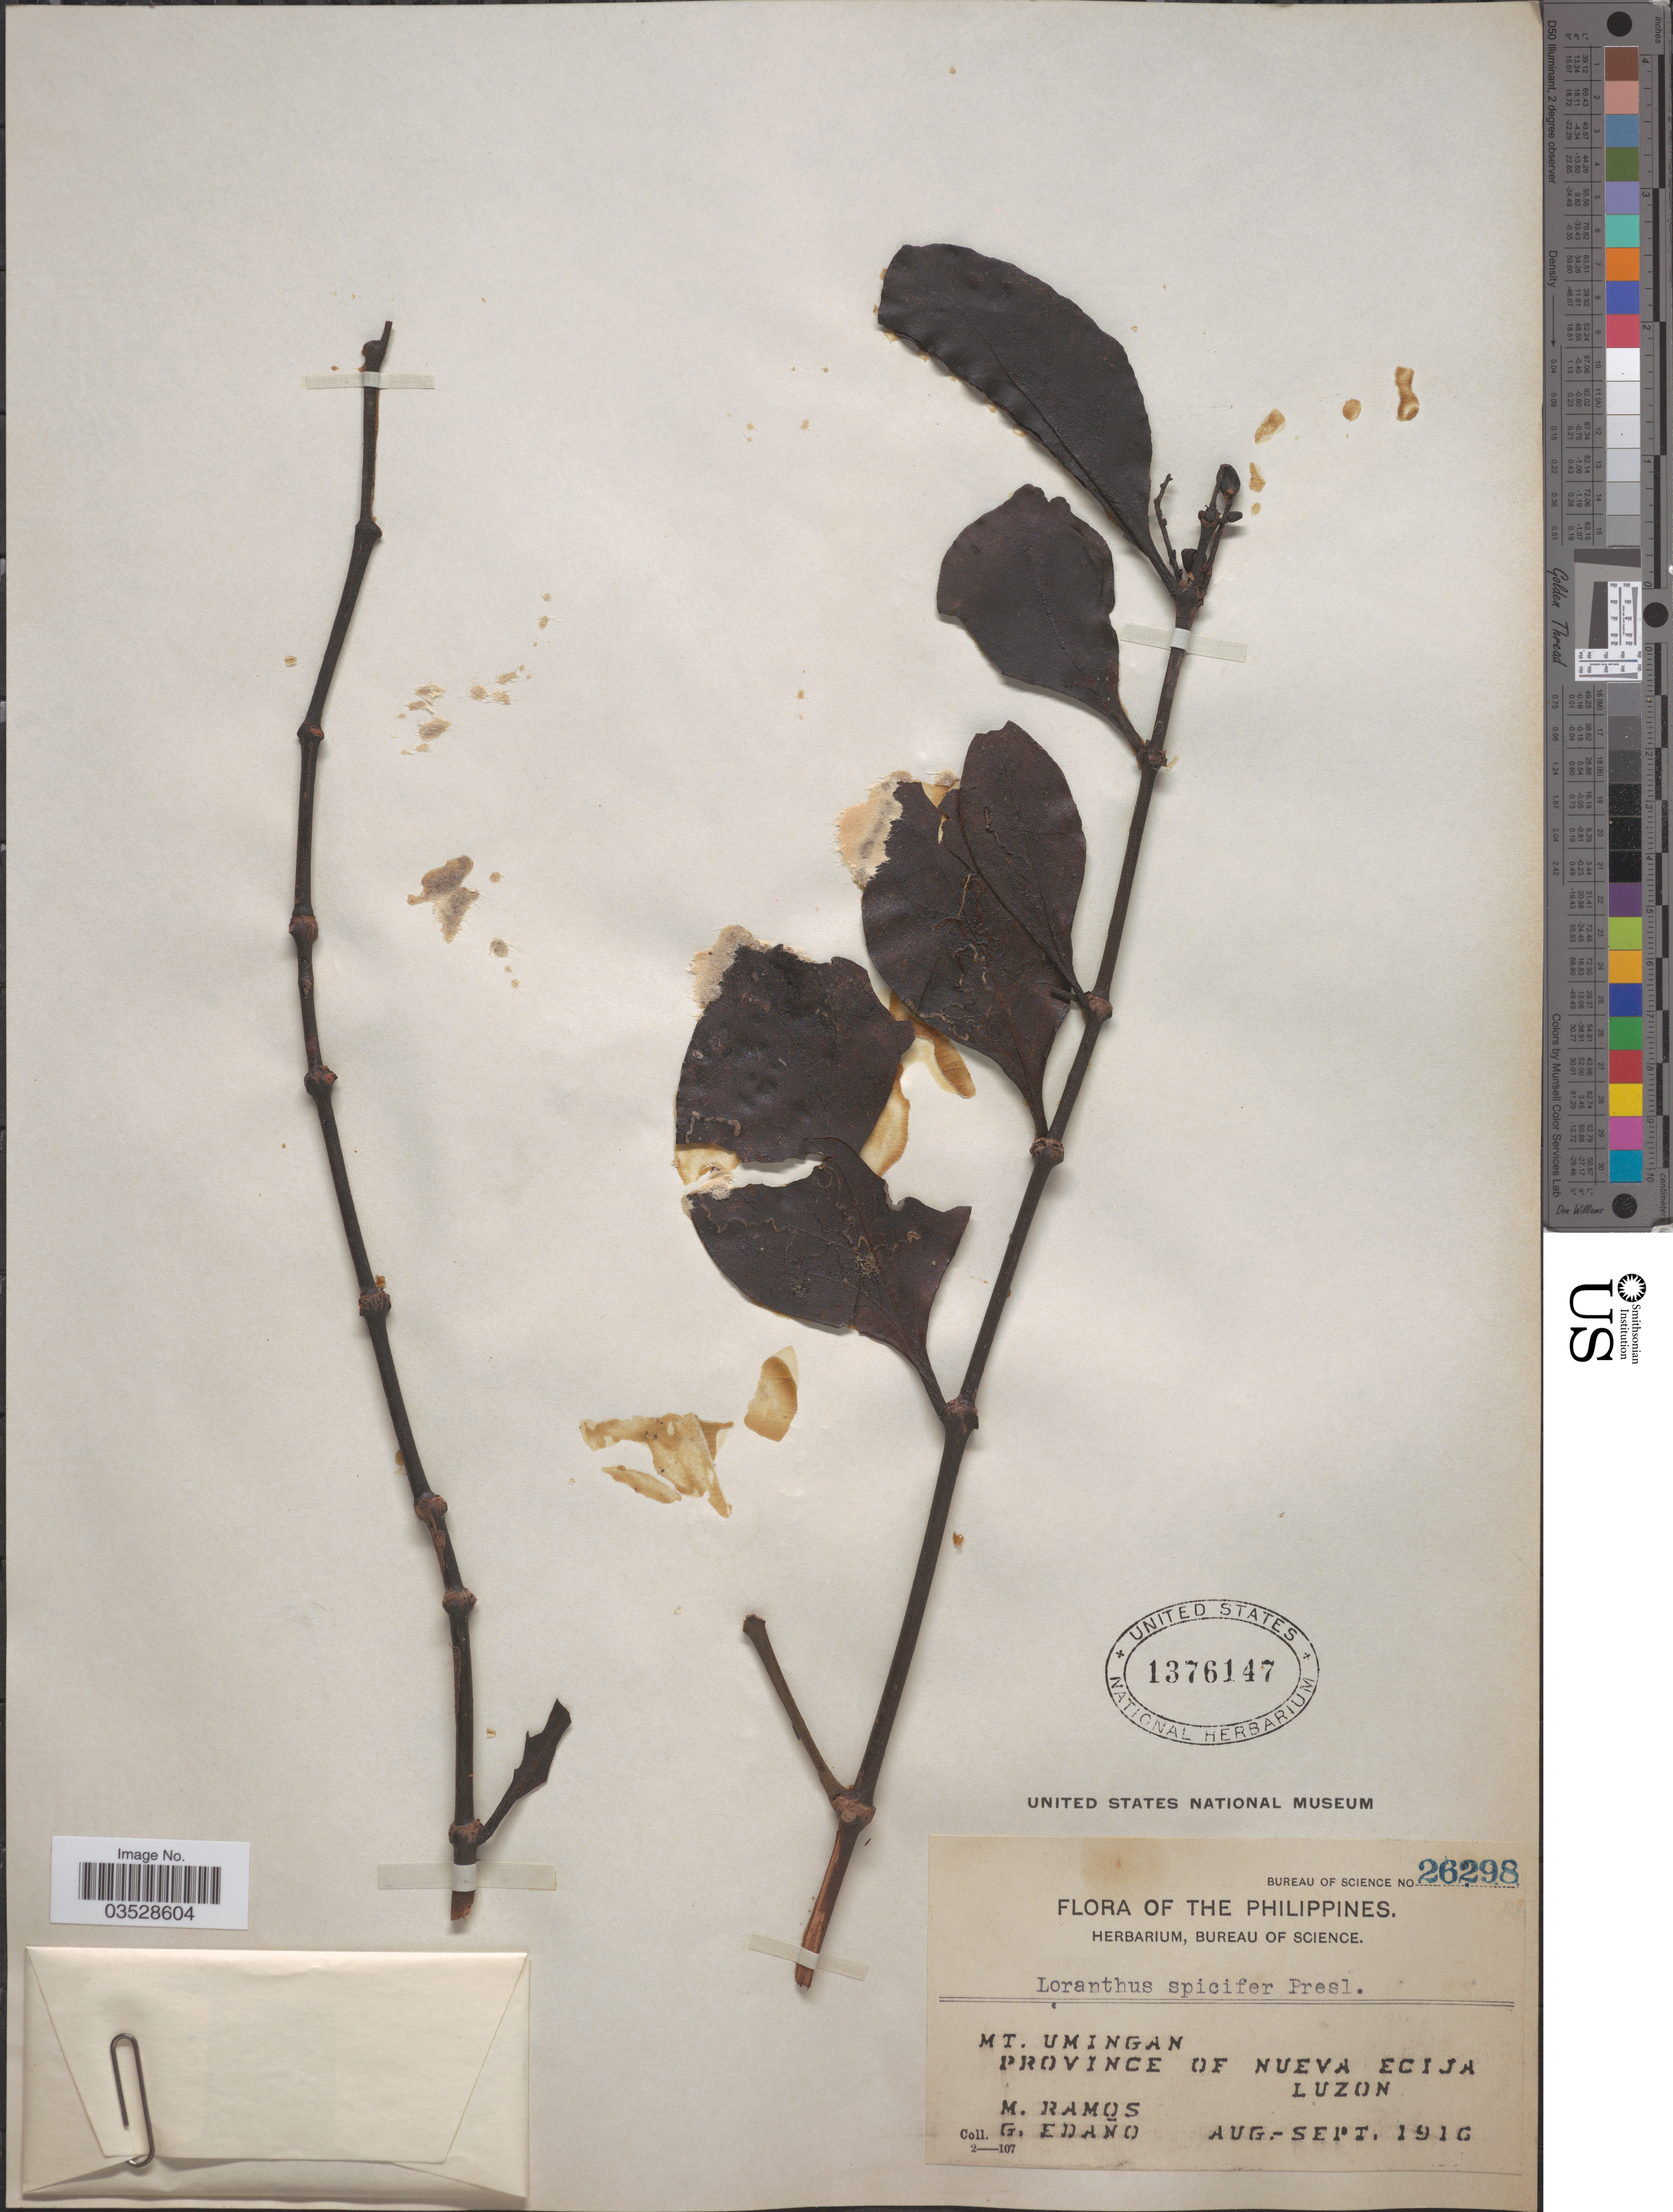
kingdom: Plantae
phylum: Tracheophyta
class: Magnoliopsida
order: Santalales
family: Loranthaceae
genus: Loranthus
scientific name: Loranthus pentapetalus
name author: Roxb.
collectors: M. Ramos & G. Edaño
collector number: Bureau of Science 26298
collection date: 1916-08/1916-09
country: Philippines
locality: Mt. Umingan. Province of Nueva Ecija. Luzon.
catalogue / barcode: US 1376147